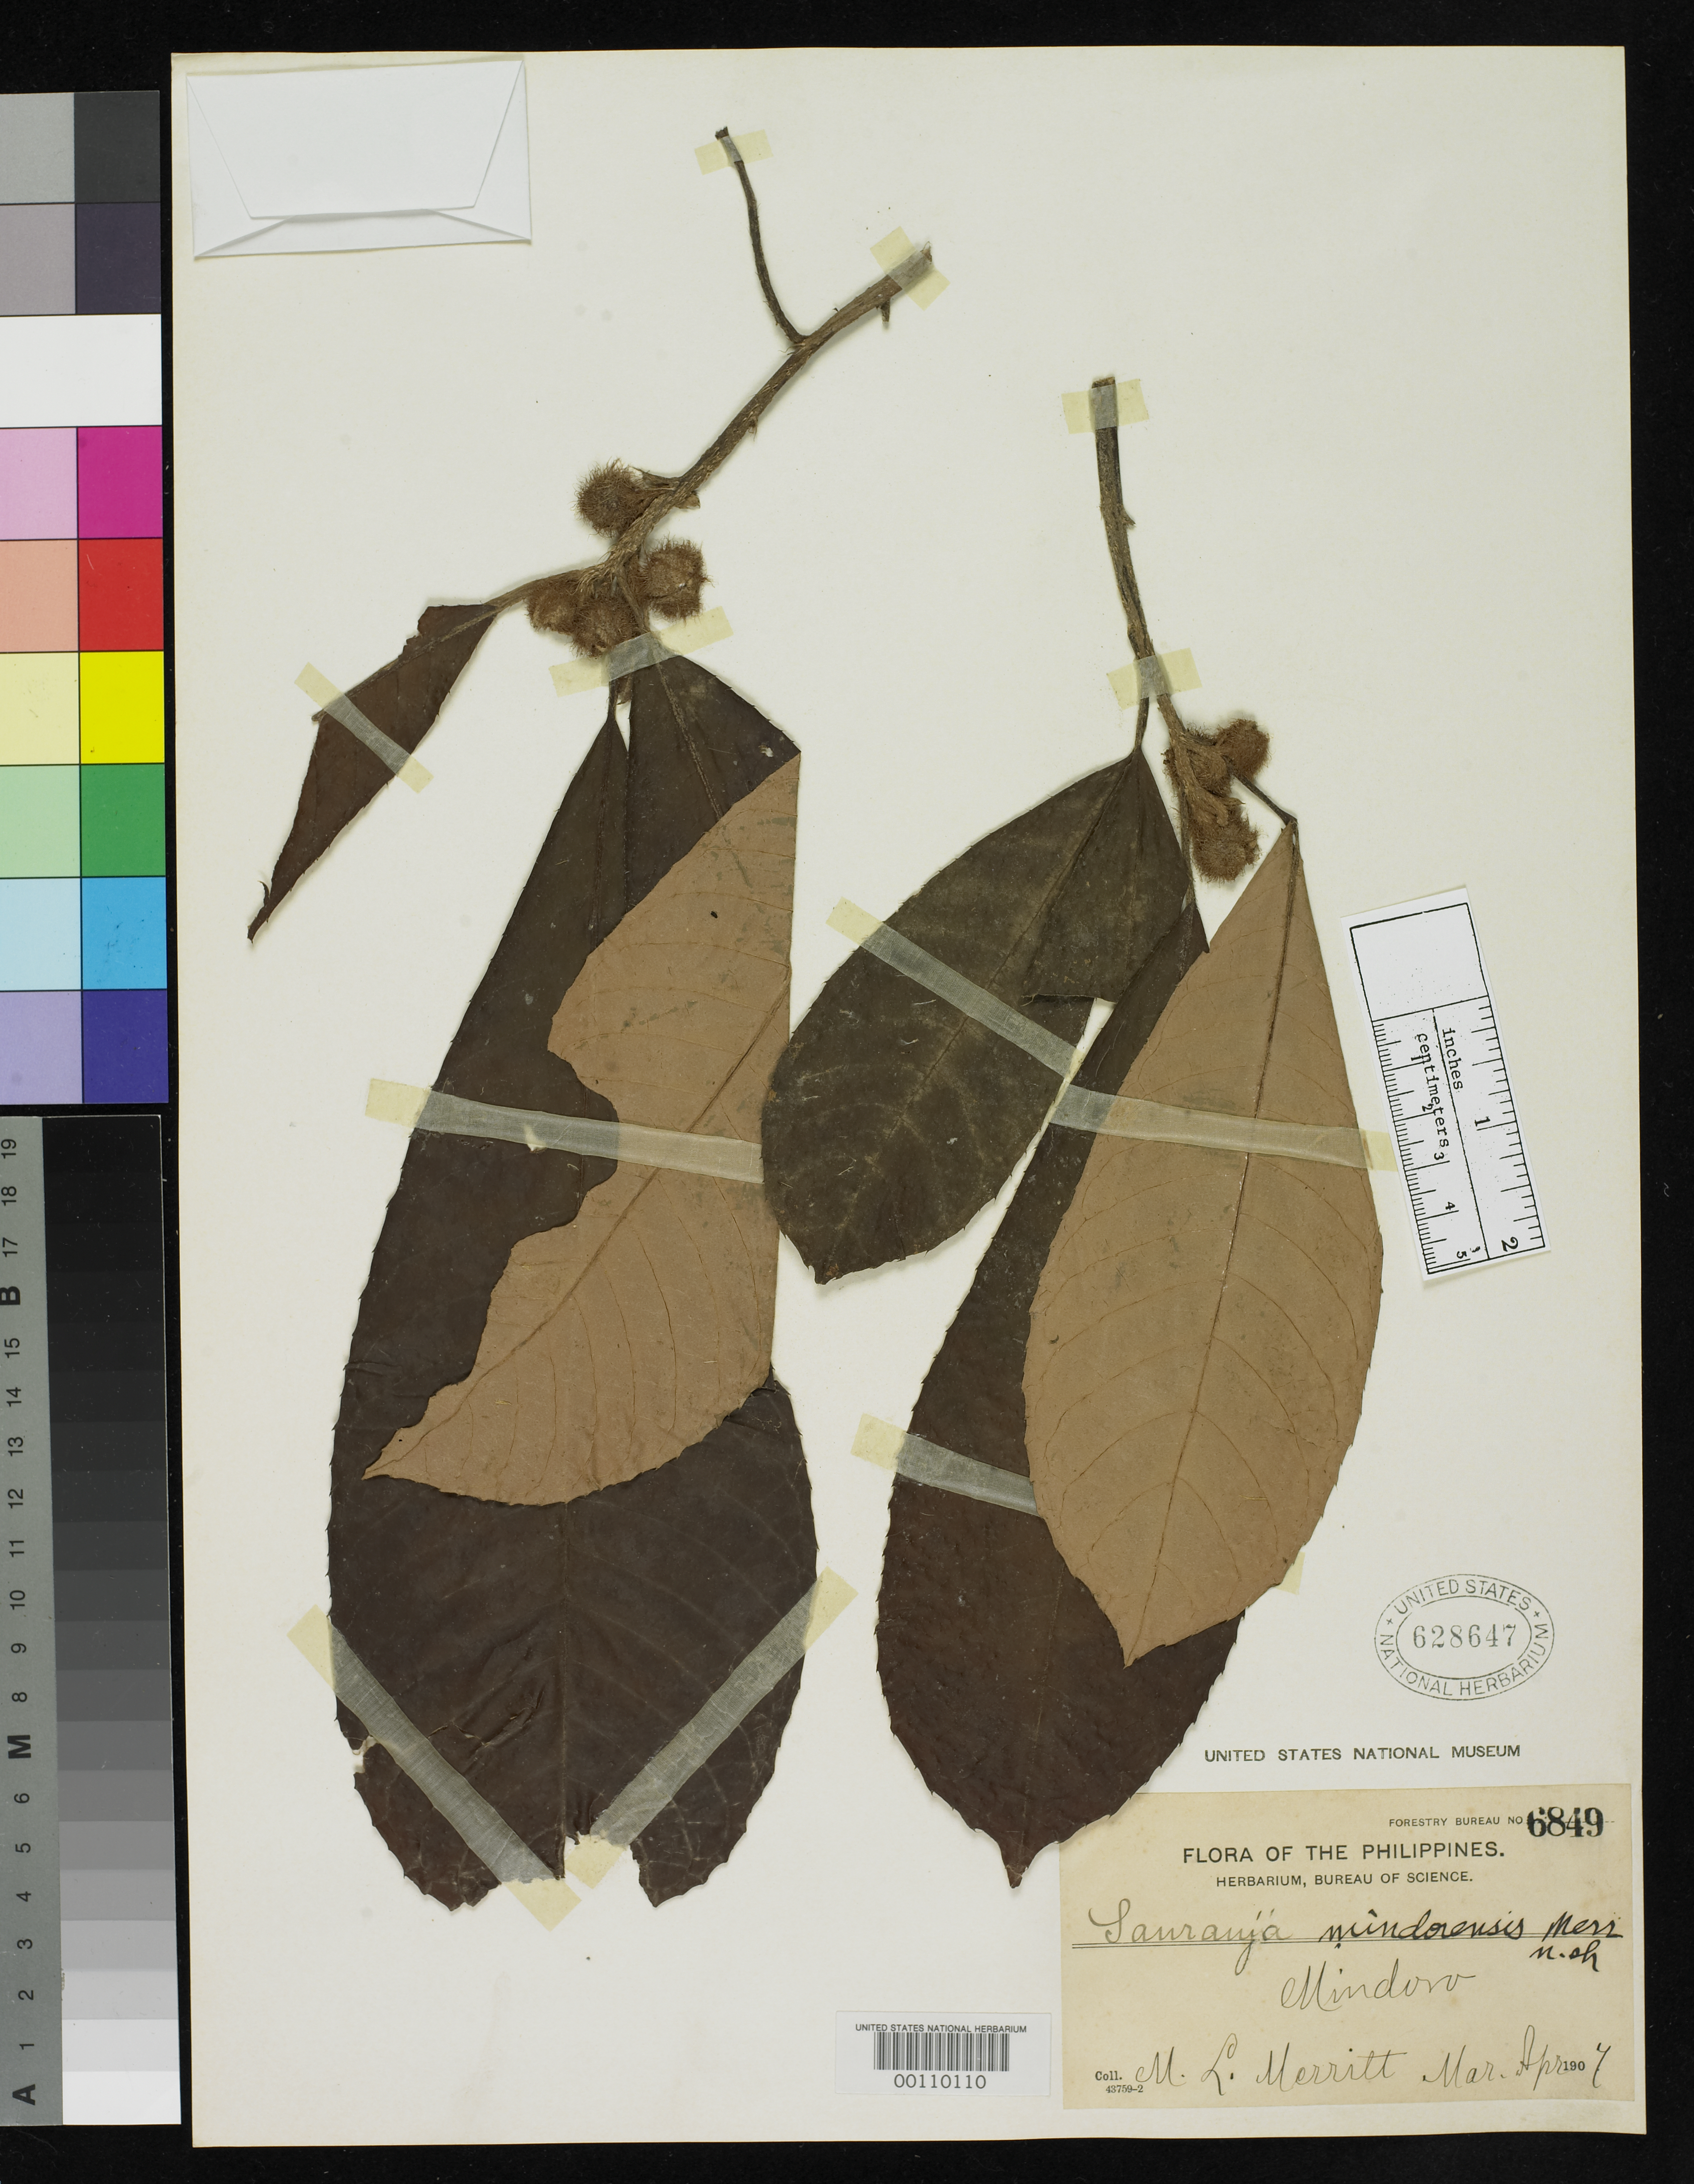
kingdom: Plantae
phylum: Tracheophyta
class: Magnoliopsida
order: Ericales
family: Actinidiaceae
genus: Saurauia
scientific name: Saurauia mindorensis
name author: Merr.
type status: Isotype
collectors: M. L. Merritt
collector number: For. Bur. 6849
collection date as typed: Mar 1904 to -- Apr 1904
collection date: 1904-03/1904-04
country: Philippines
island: Mindoro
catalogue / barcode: US 628647